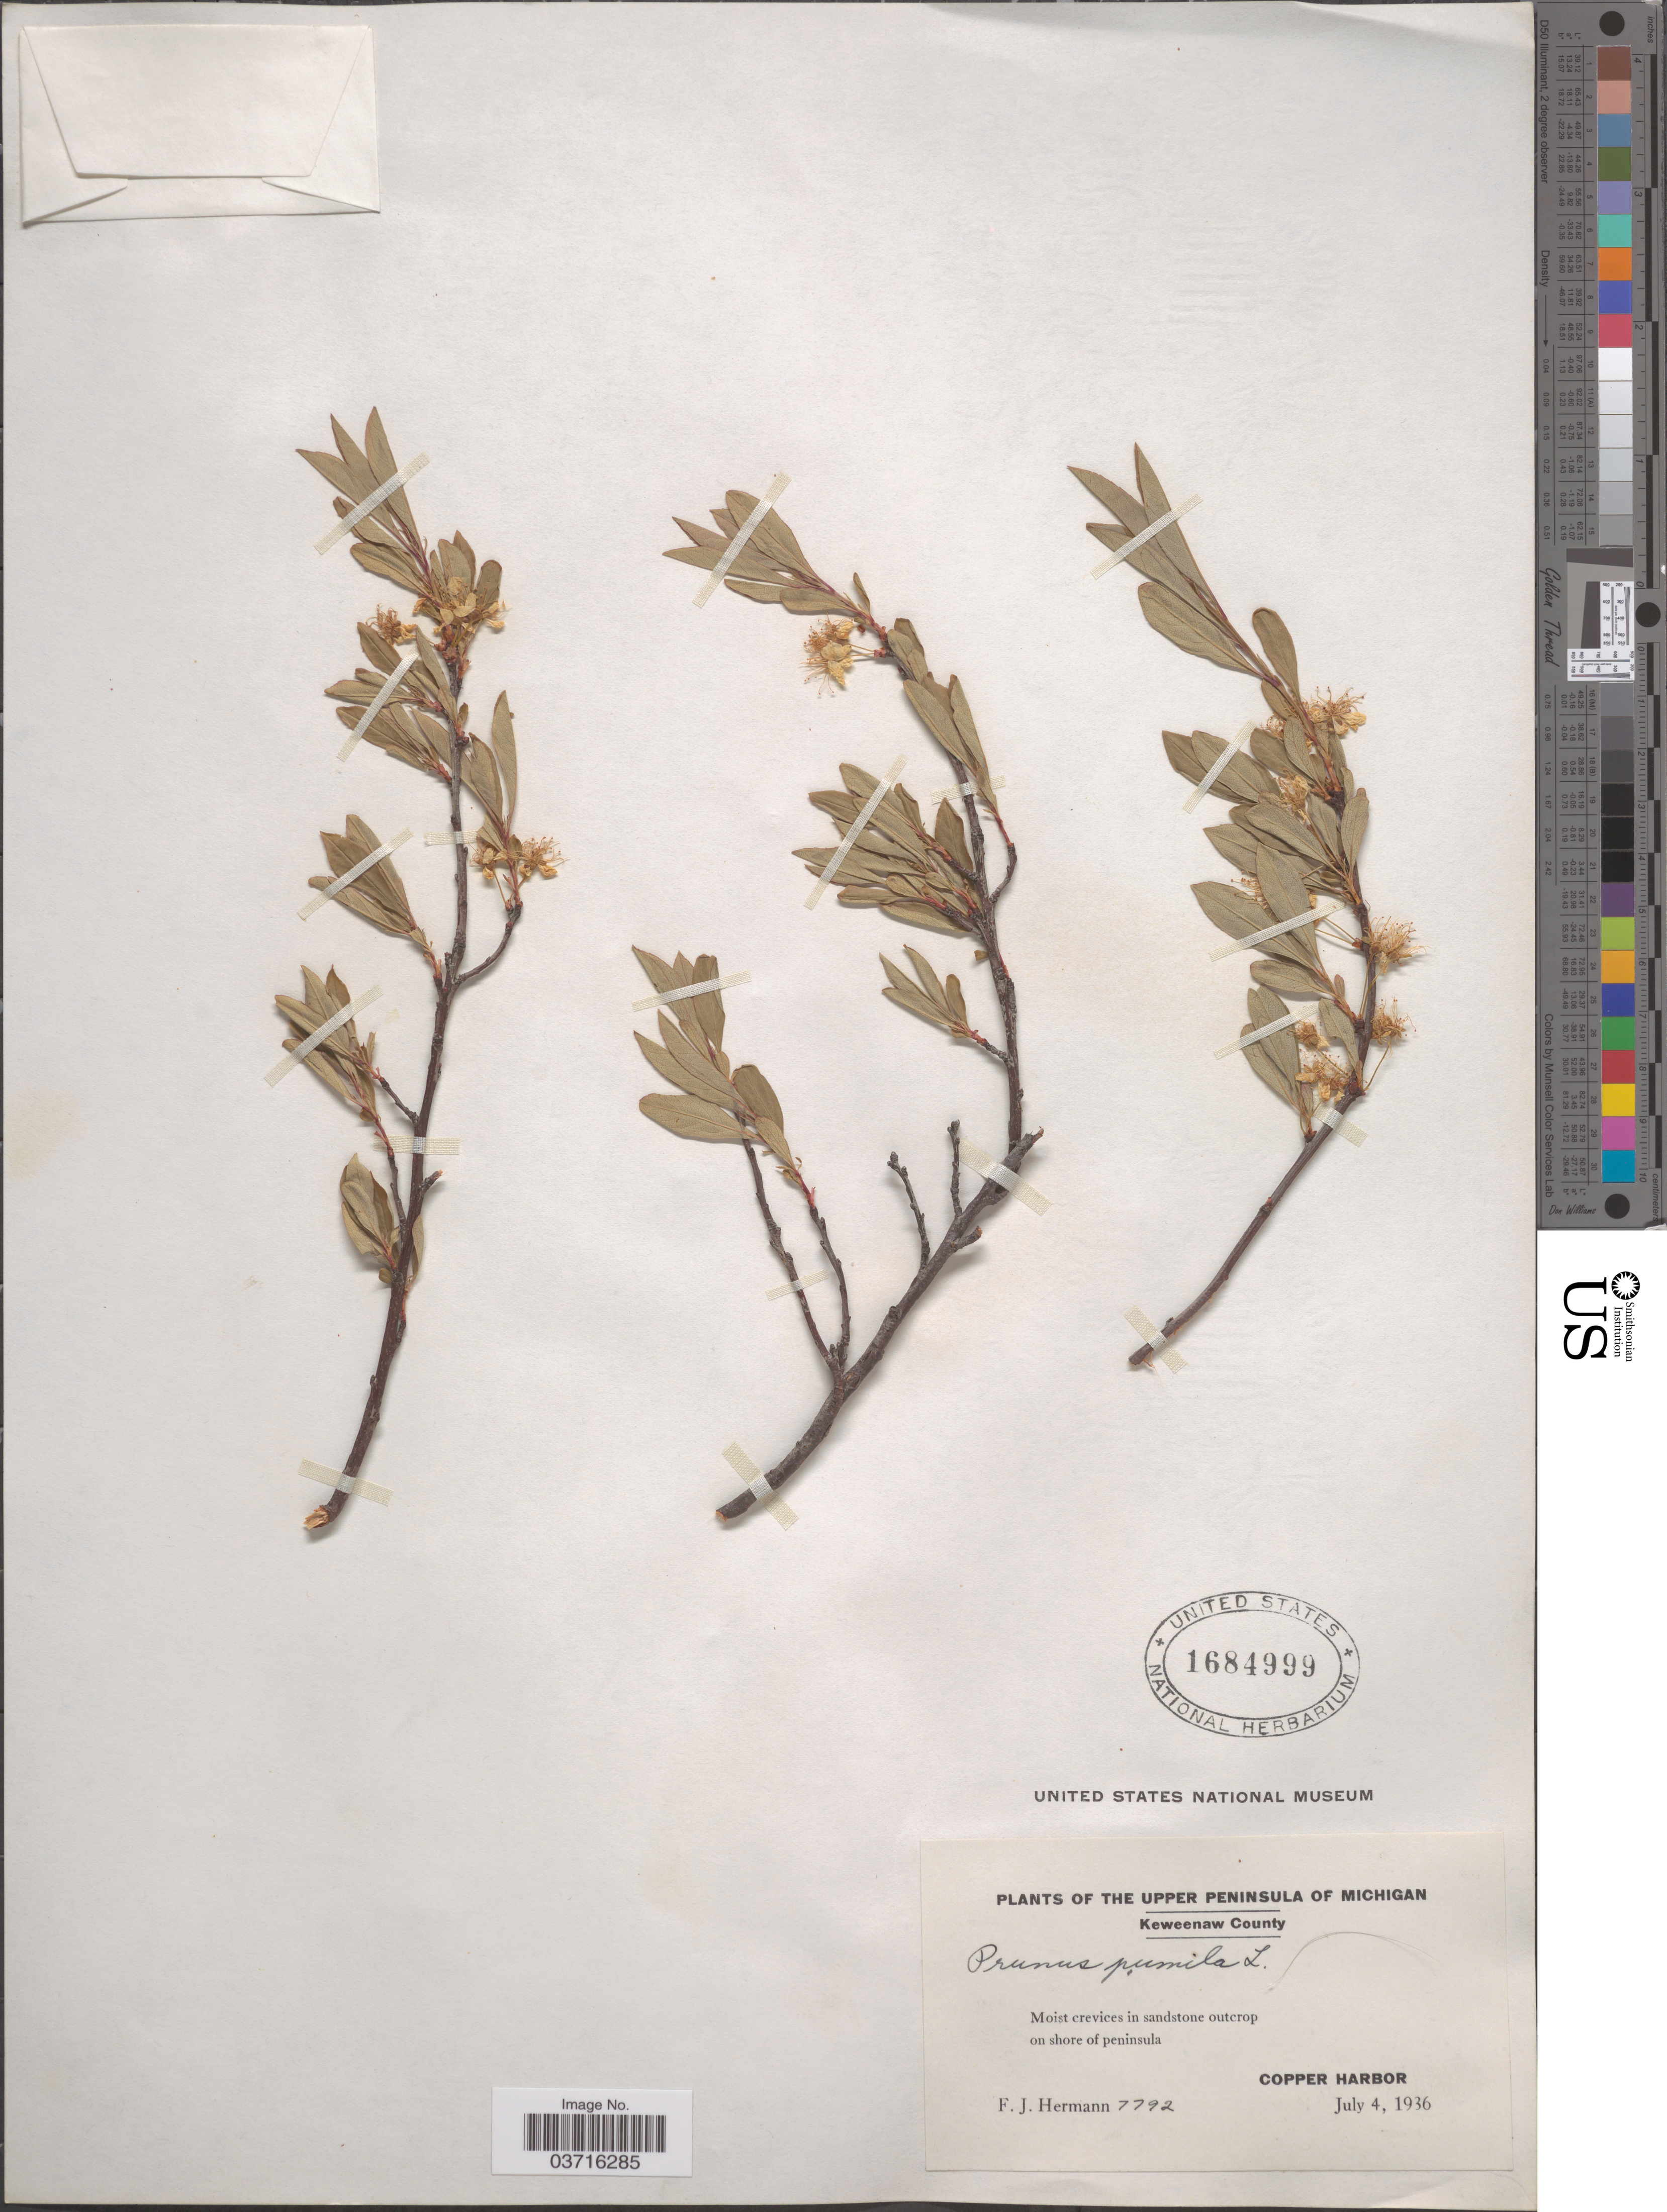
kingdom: Plantae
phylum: Tracheophyta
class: Magnoliopsida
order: Rosales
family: Rosaceae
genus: Prunus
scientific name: Prunus pumila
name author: L.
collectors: F. J. Hermann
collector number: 7792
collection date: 1936-07-04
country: United States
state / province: Michigan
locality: The Upper Peninsula of Michigan. Keweenaw County. Copper Harbor.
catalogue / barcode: US 1684999